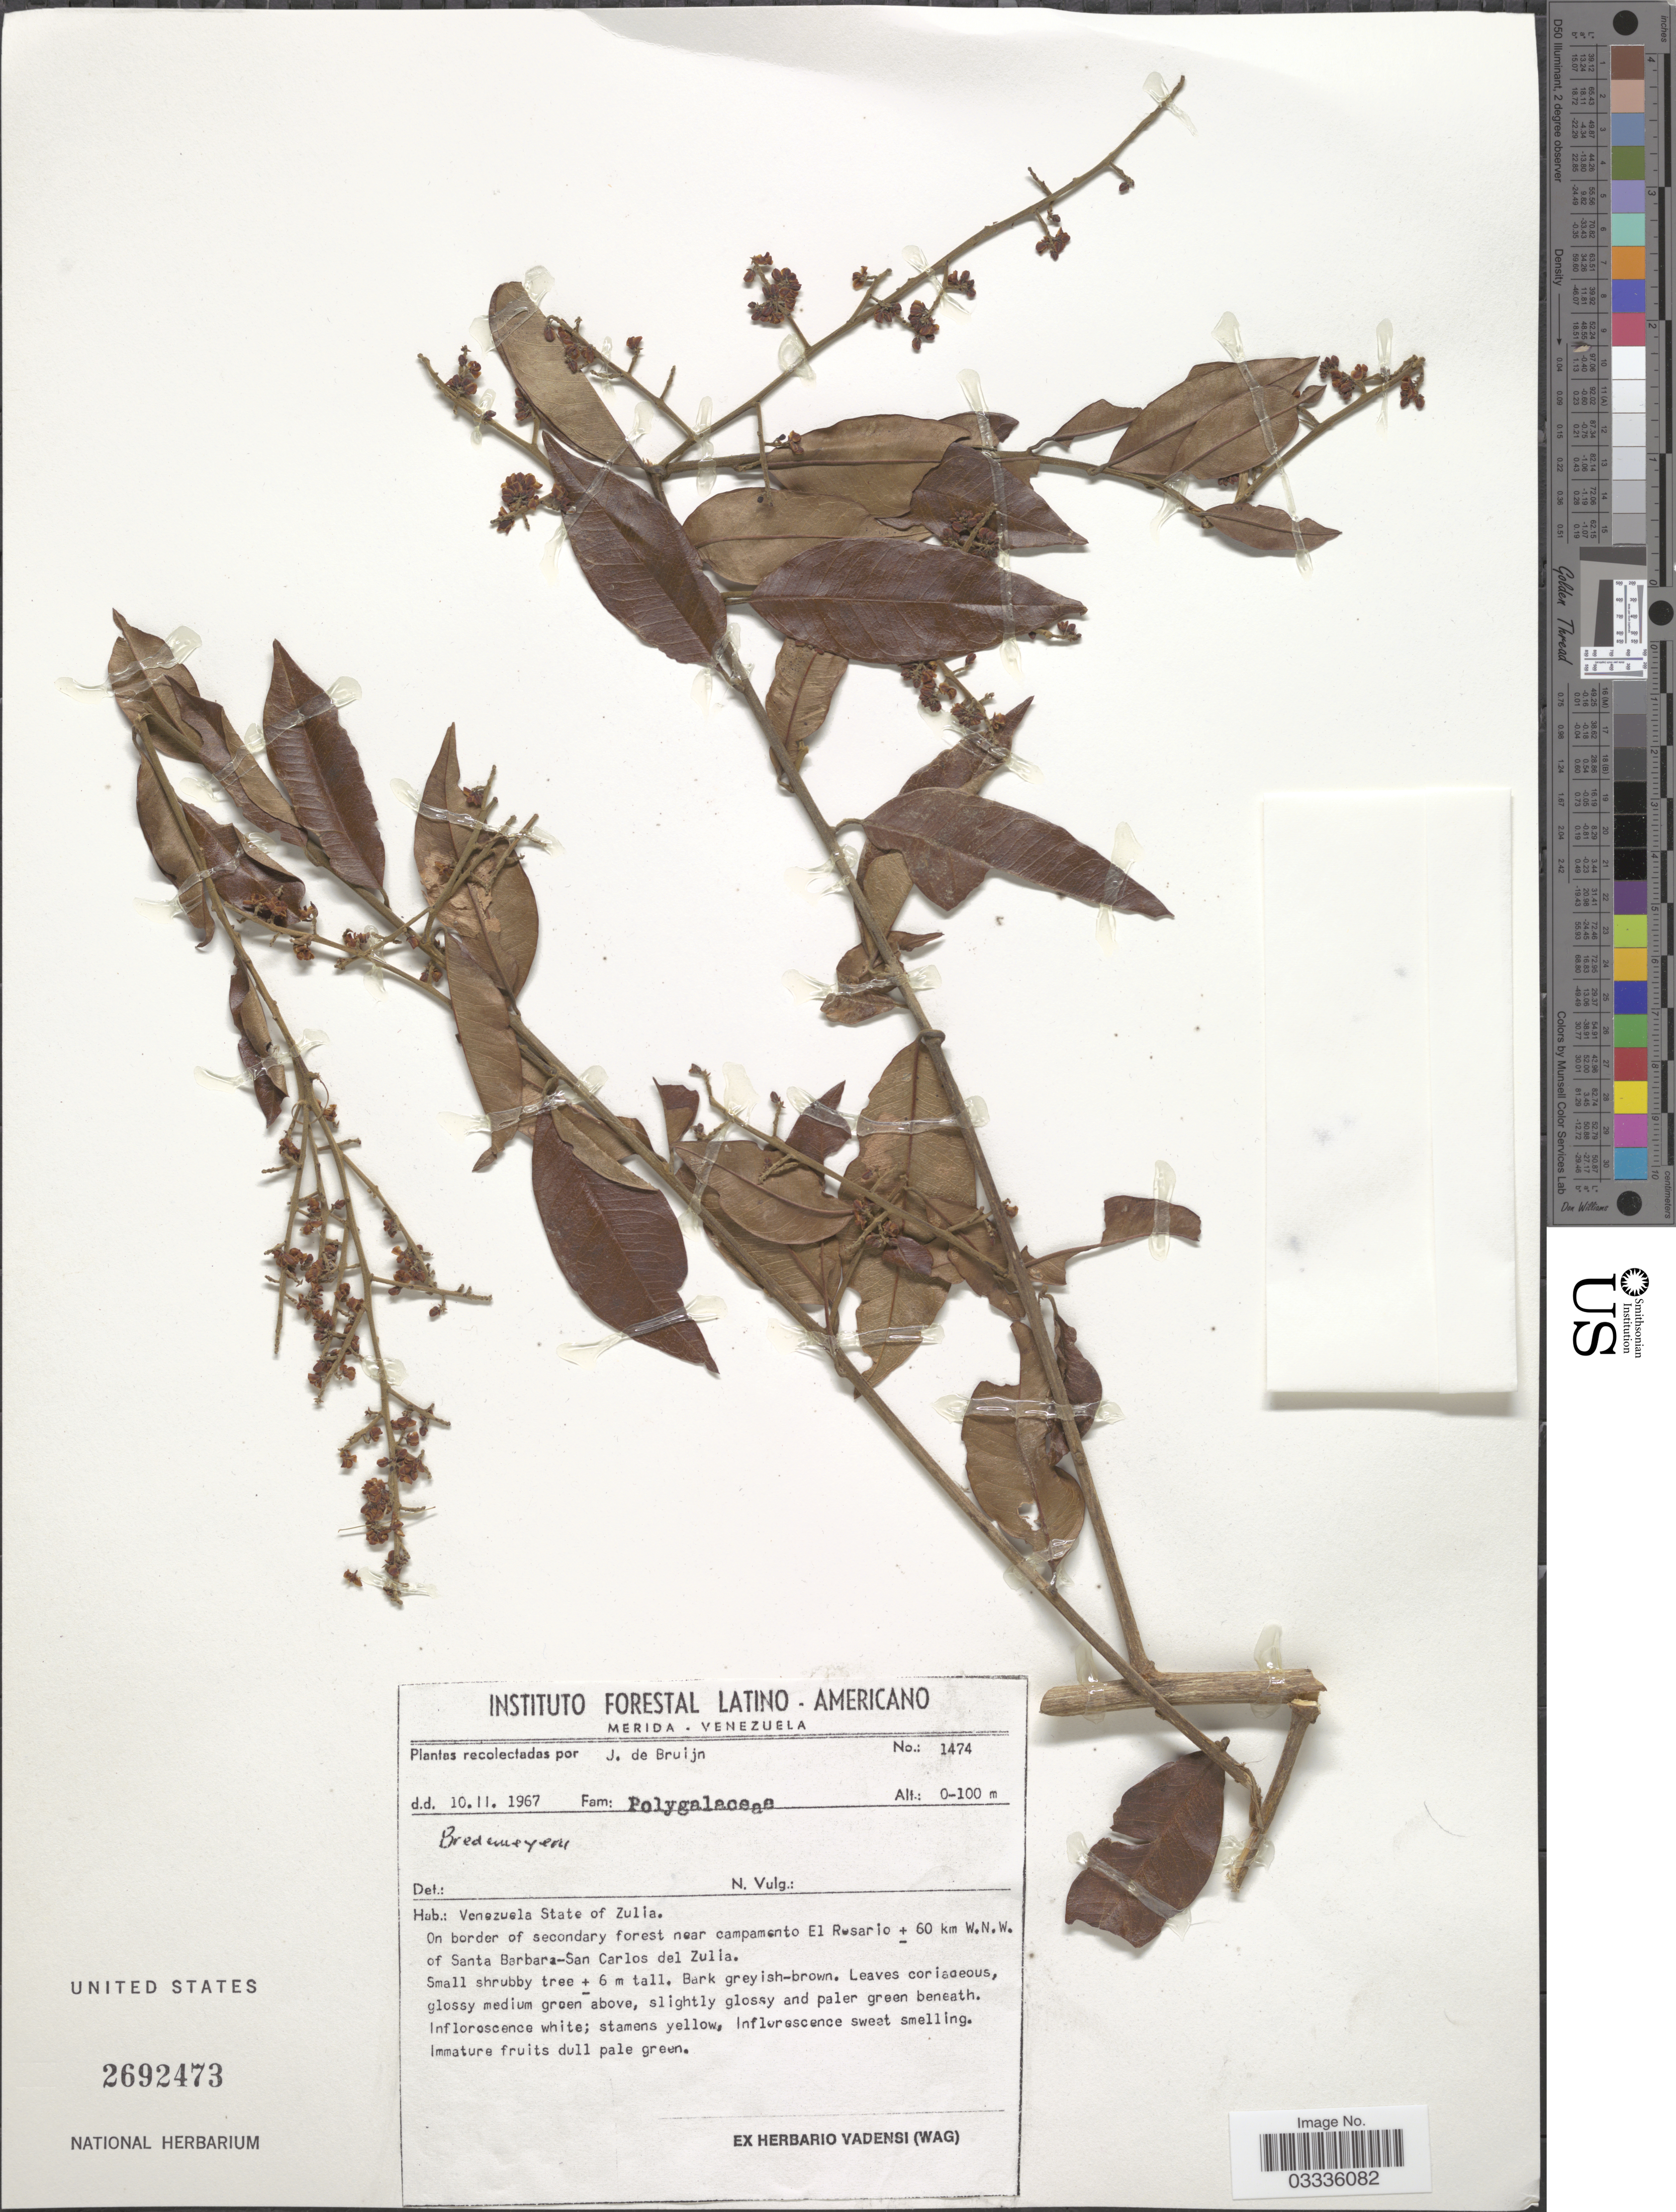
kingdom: Plantae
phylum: Tracheophyta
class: Magnoliopsida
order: Fabales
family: Polygalaceae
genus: Bredemeyera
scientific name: Bredemeyera sp.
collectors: J. Bruijn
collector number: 1474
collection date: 1967-11-10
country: Venezuela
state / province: Zulia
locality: On border of secondary forest near campamento El Rosario ± 60 km W.N.W. of Santa Barbara-San Carlos del Zulia.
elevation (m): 0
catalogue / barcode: US 2692473